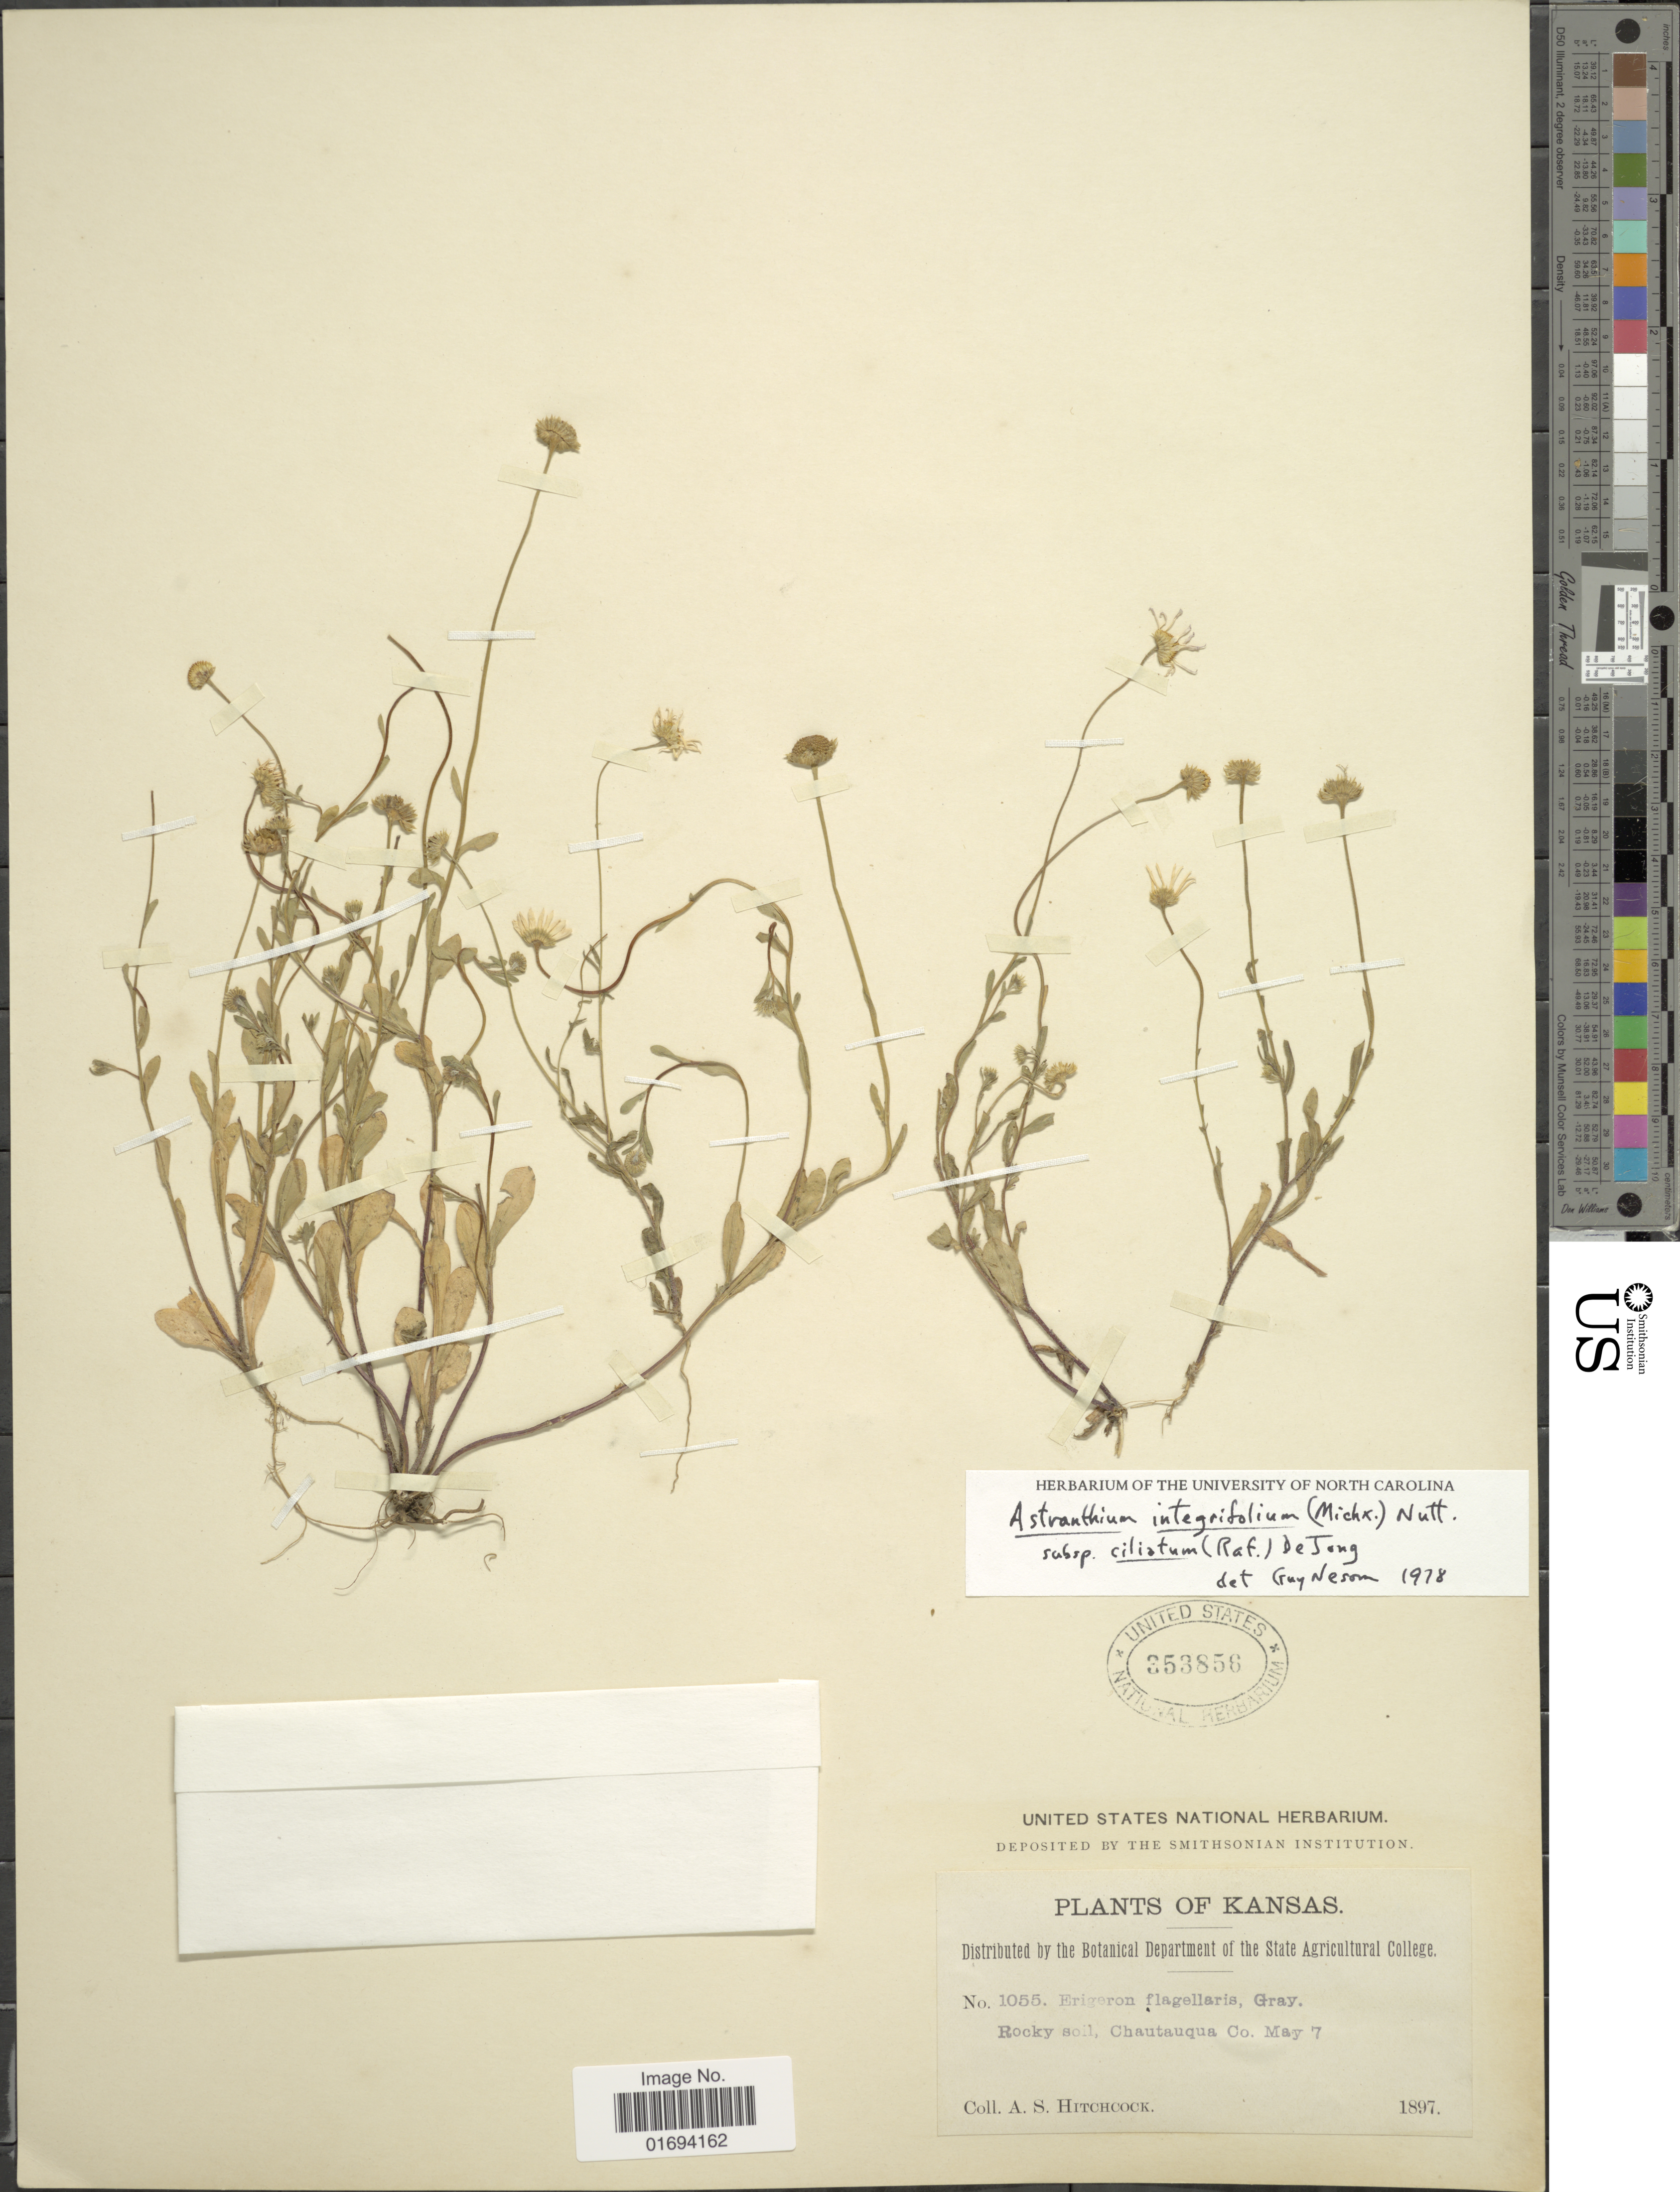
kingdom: Plantae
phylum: Tracheophyta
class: Magnoliopsida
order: Asterales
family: Asteraceae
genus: Astranthium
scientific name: Astranthium integrifolium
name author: (Michx.) Nutt.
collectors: A. S. Hitchcock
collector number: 1055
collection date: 1897-05-07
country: United States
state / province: Kansas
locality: Chautauqua co.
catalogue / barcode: US 353856